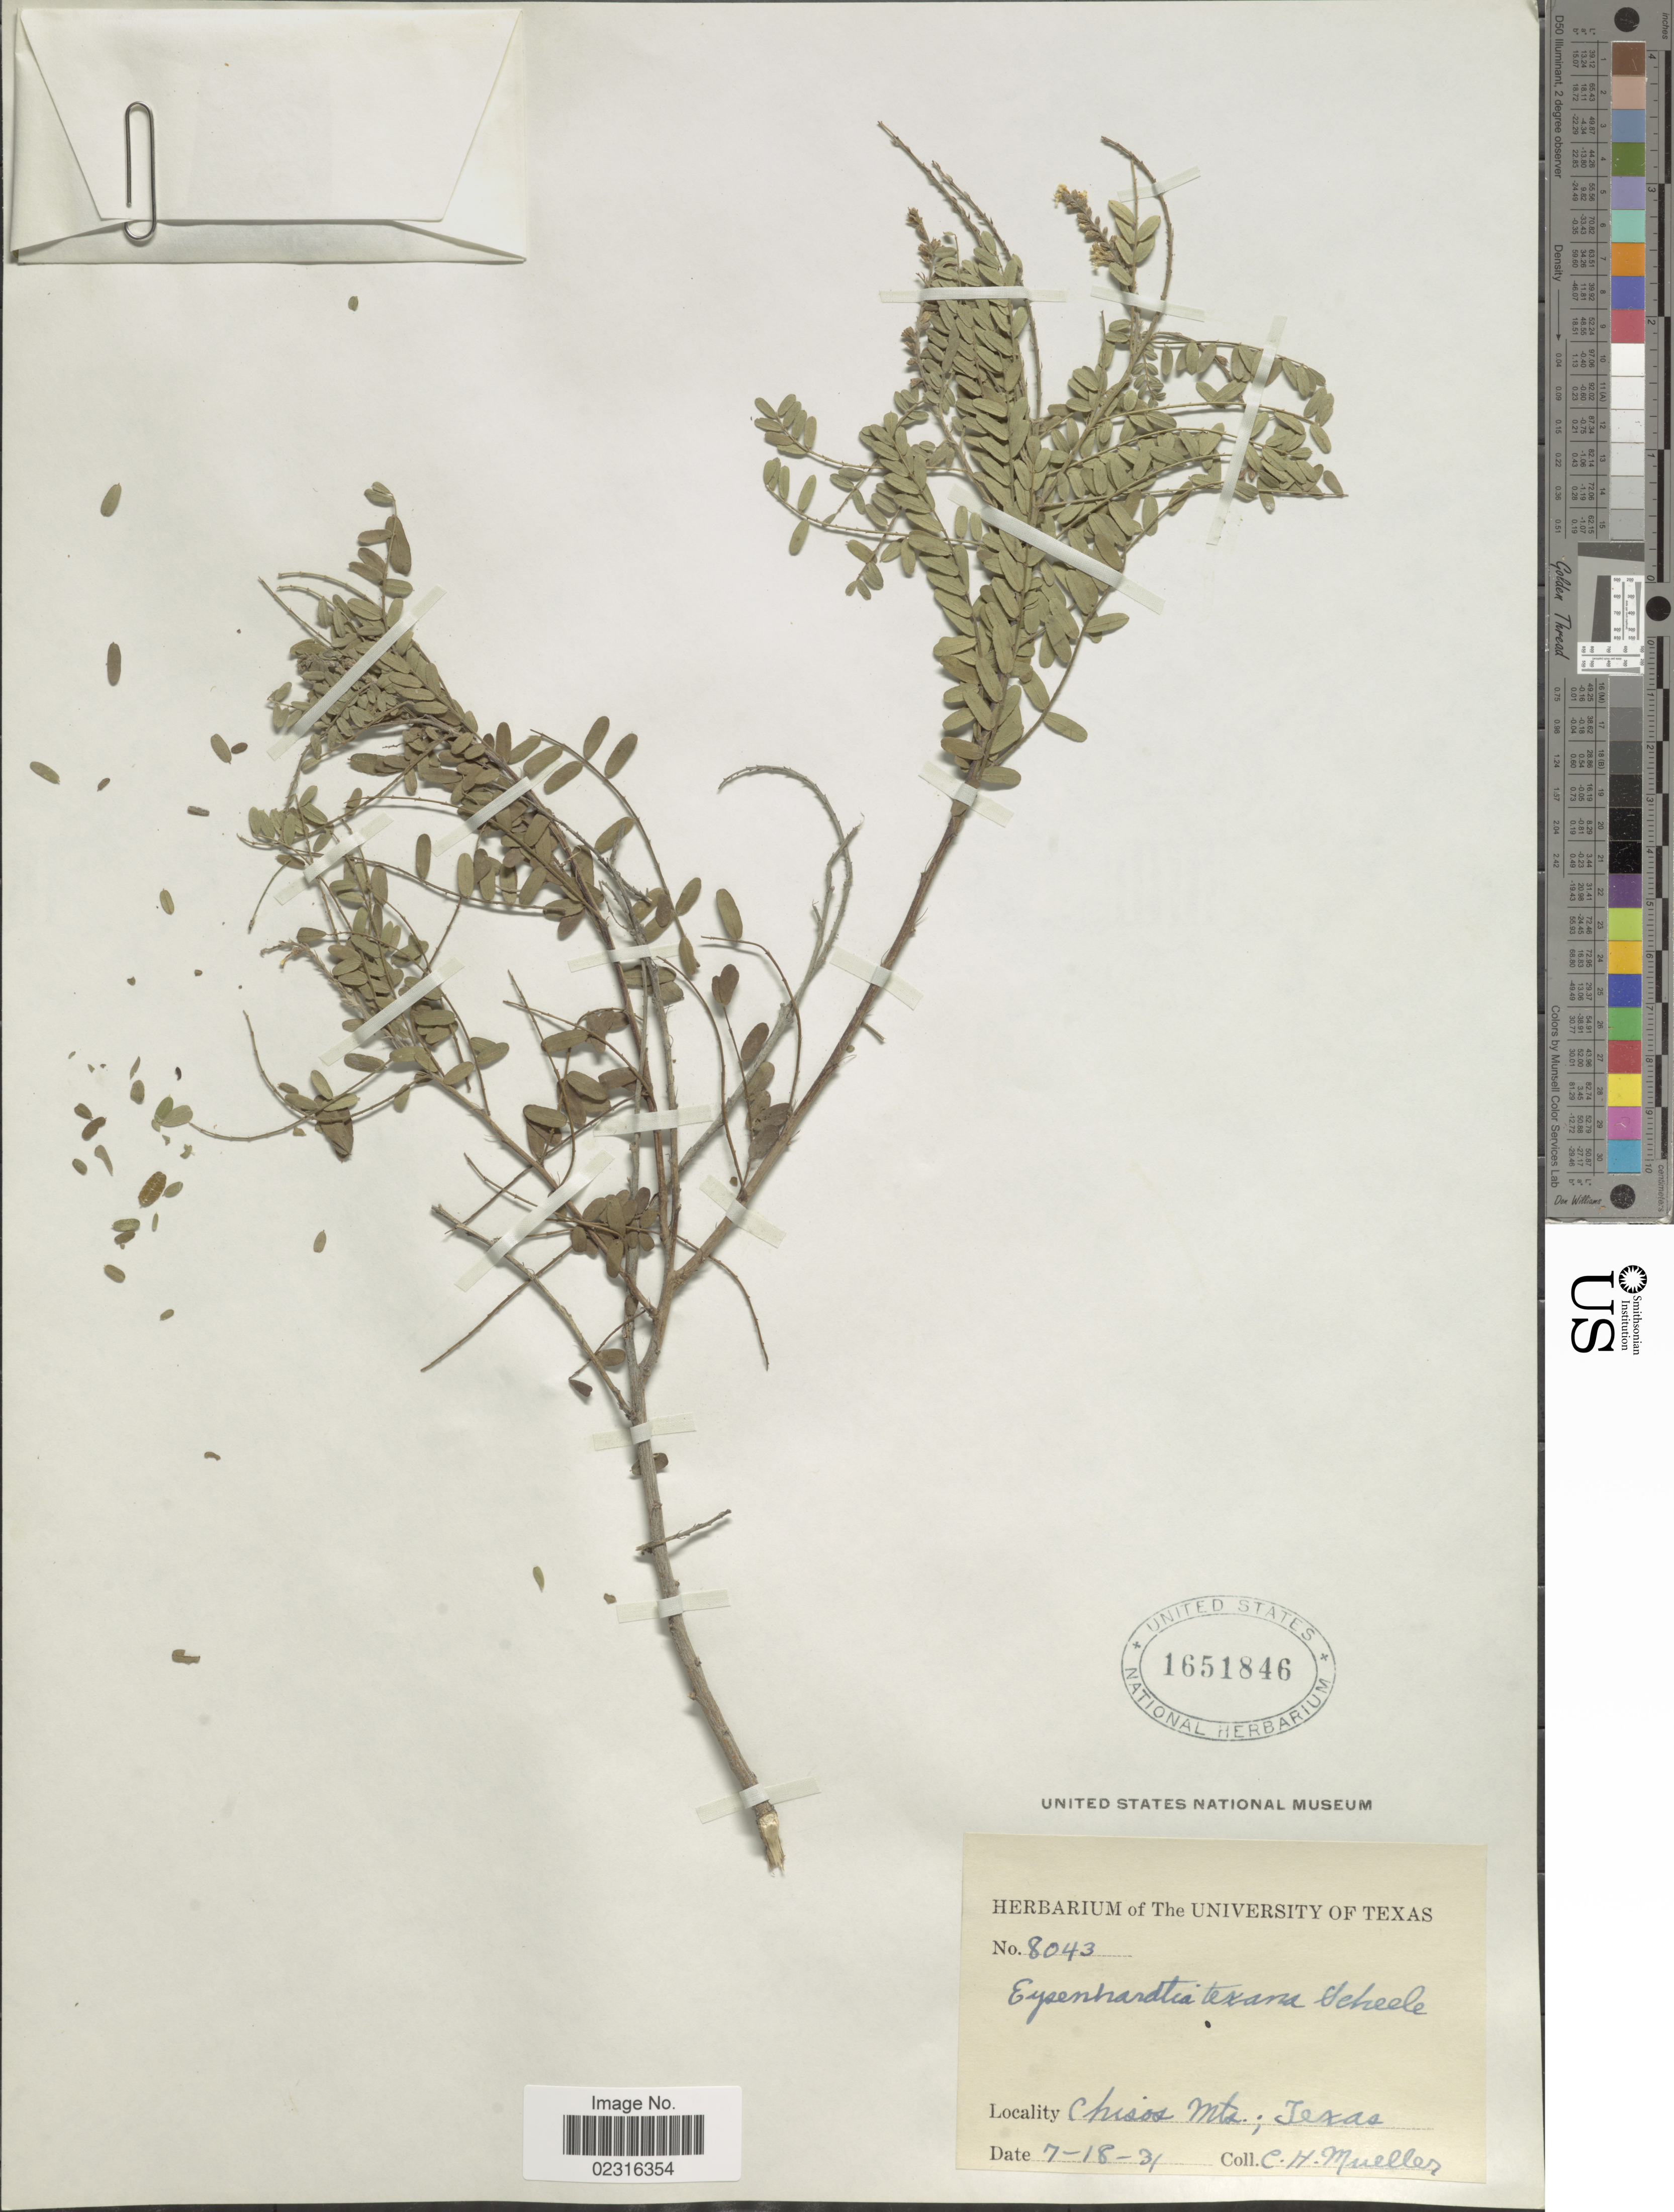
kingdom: Plantae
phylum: Tracheophyta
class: Magnoliopsida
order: Fabales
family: Fabaceae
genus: Eysenhardtia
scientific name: Eysenhardtia texana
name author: Scheele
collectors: C. H. Mueller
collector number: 8043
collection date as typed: Transcribed d/m/y: 18/7/31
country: United States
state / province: Texas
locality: Chisos Mts.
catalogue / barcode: US 1651846